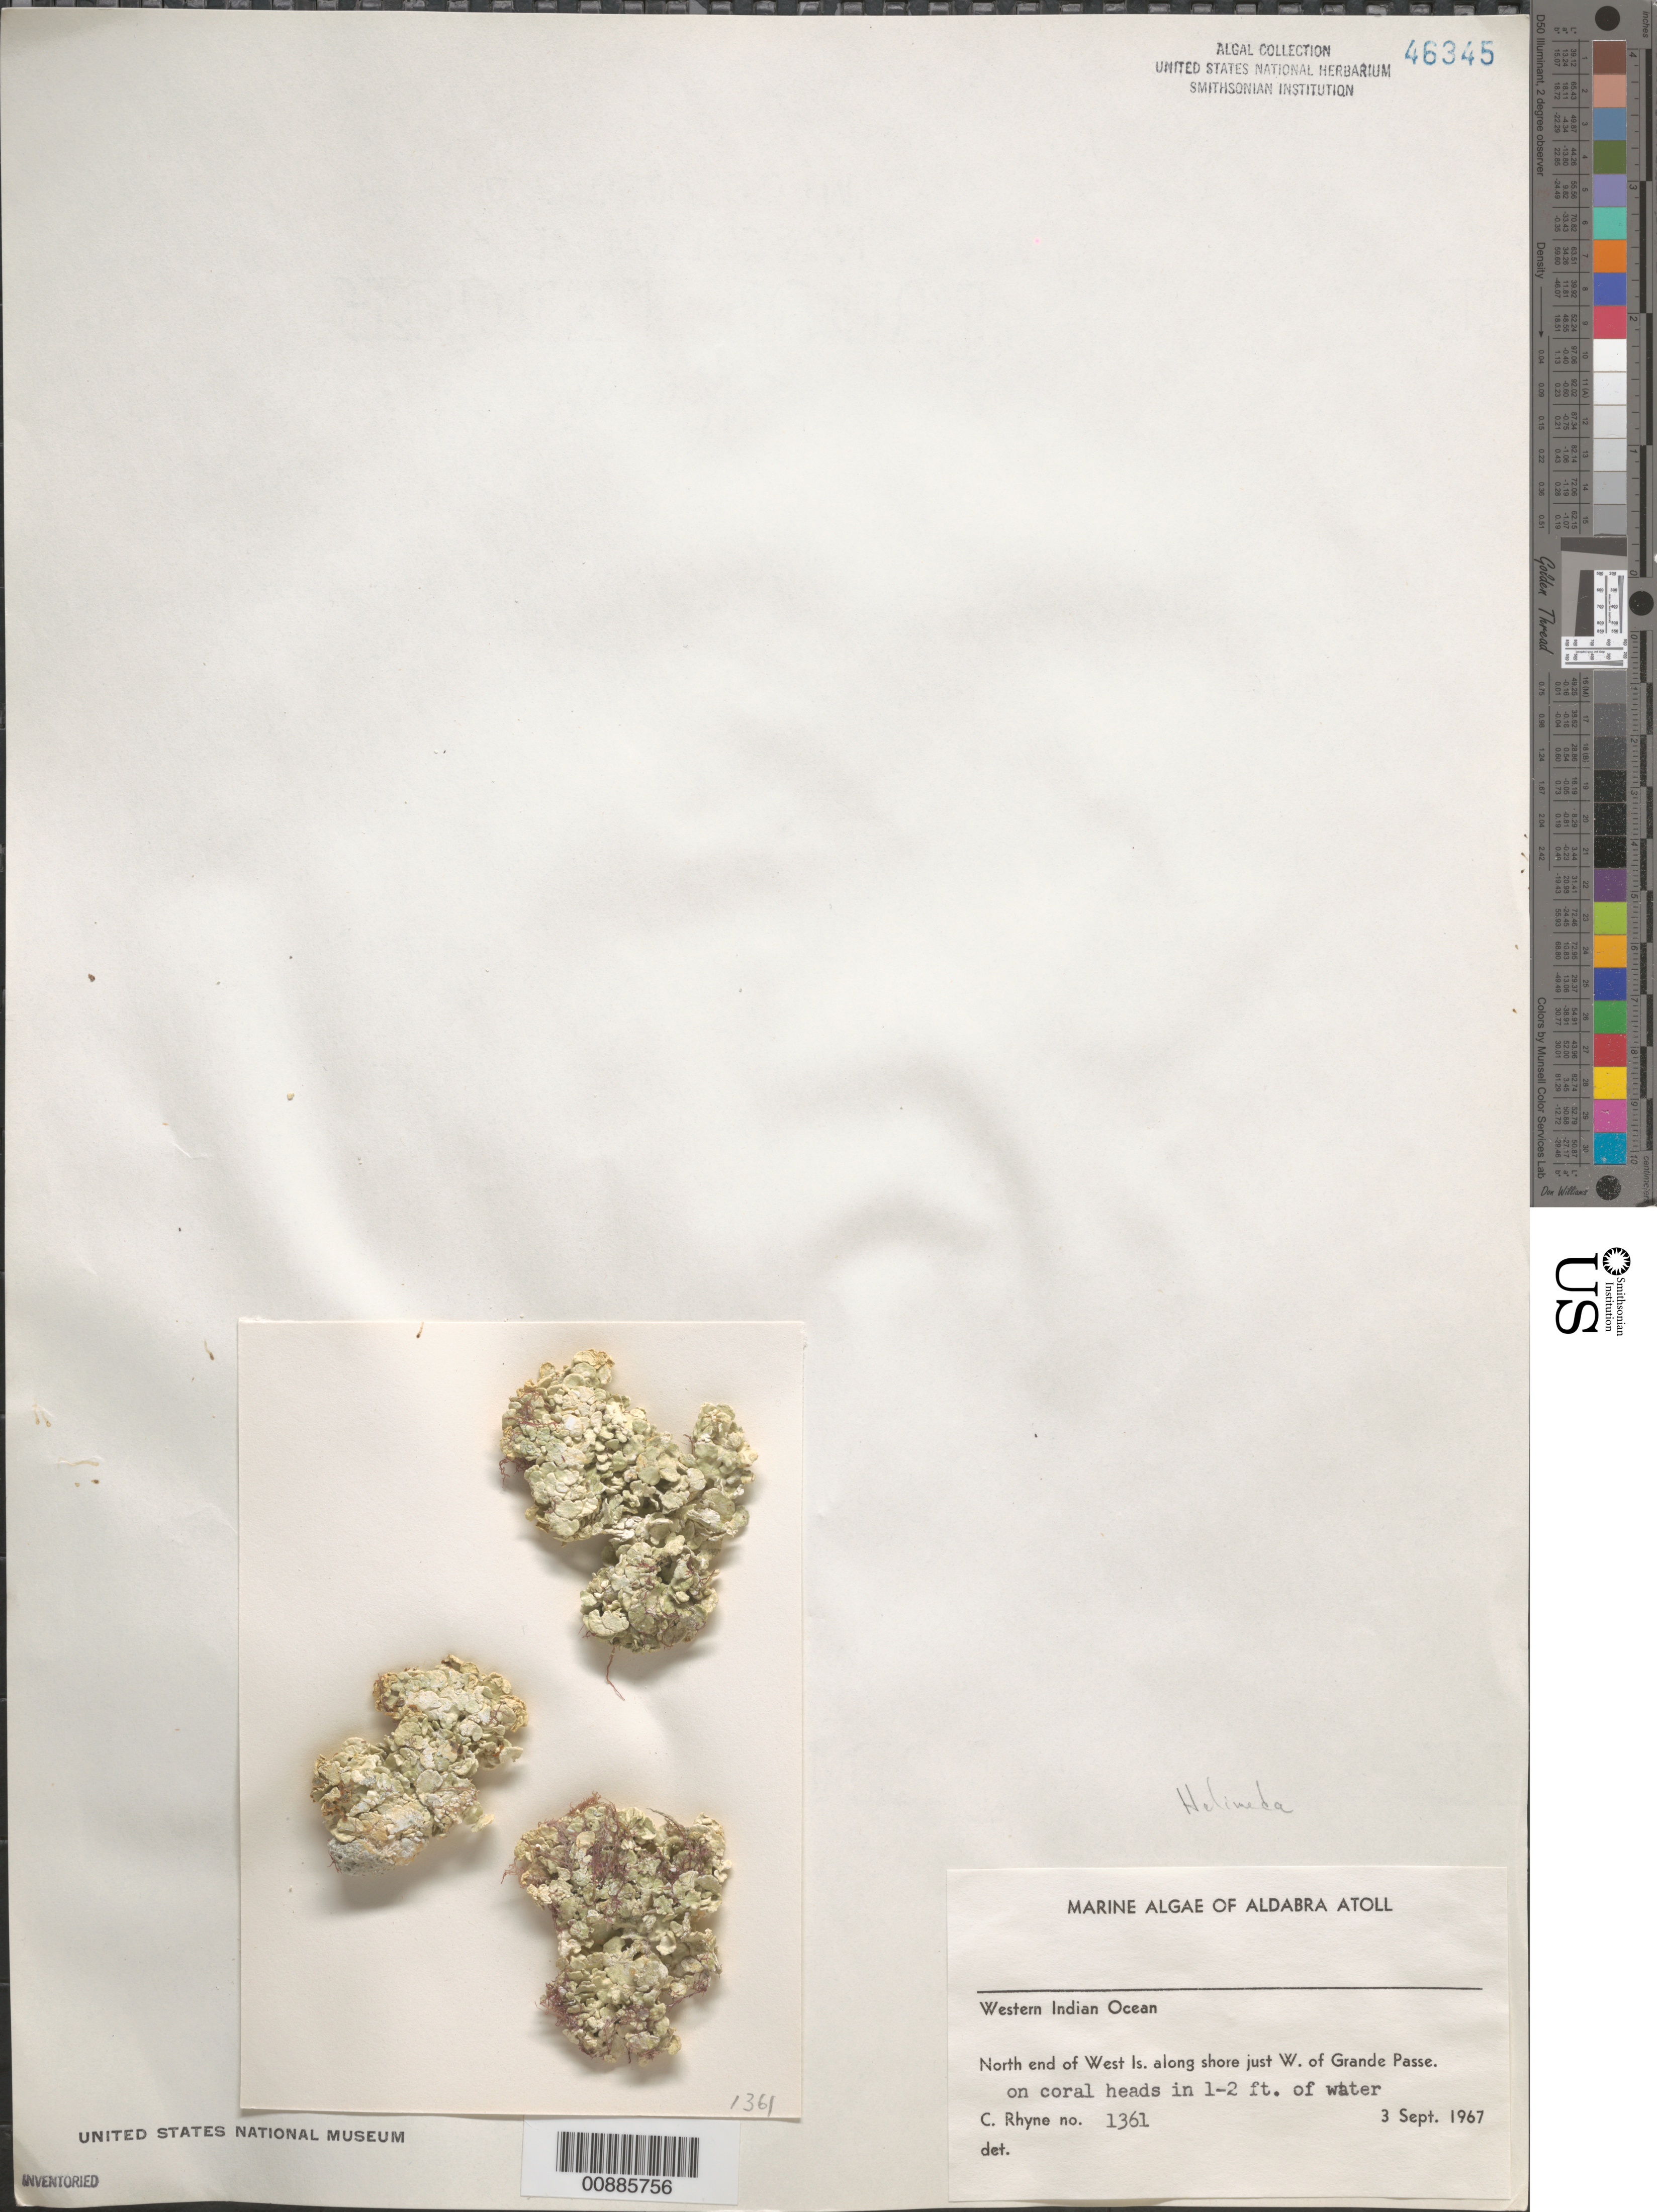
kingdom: Plantae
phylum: Chlorophyta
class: Ulvophyceae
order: Bryopsidales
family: Halimedaceae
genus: Halimeda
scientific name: Halimeda sp.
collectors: C. Rhyne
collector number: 1361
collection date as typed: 03 Sep 1967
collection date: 1967-09-03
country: Seychelles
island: Aldabra Atoll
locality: West Islet, Just west of Grande Pass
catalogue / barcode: US 46345